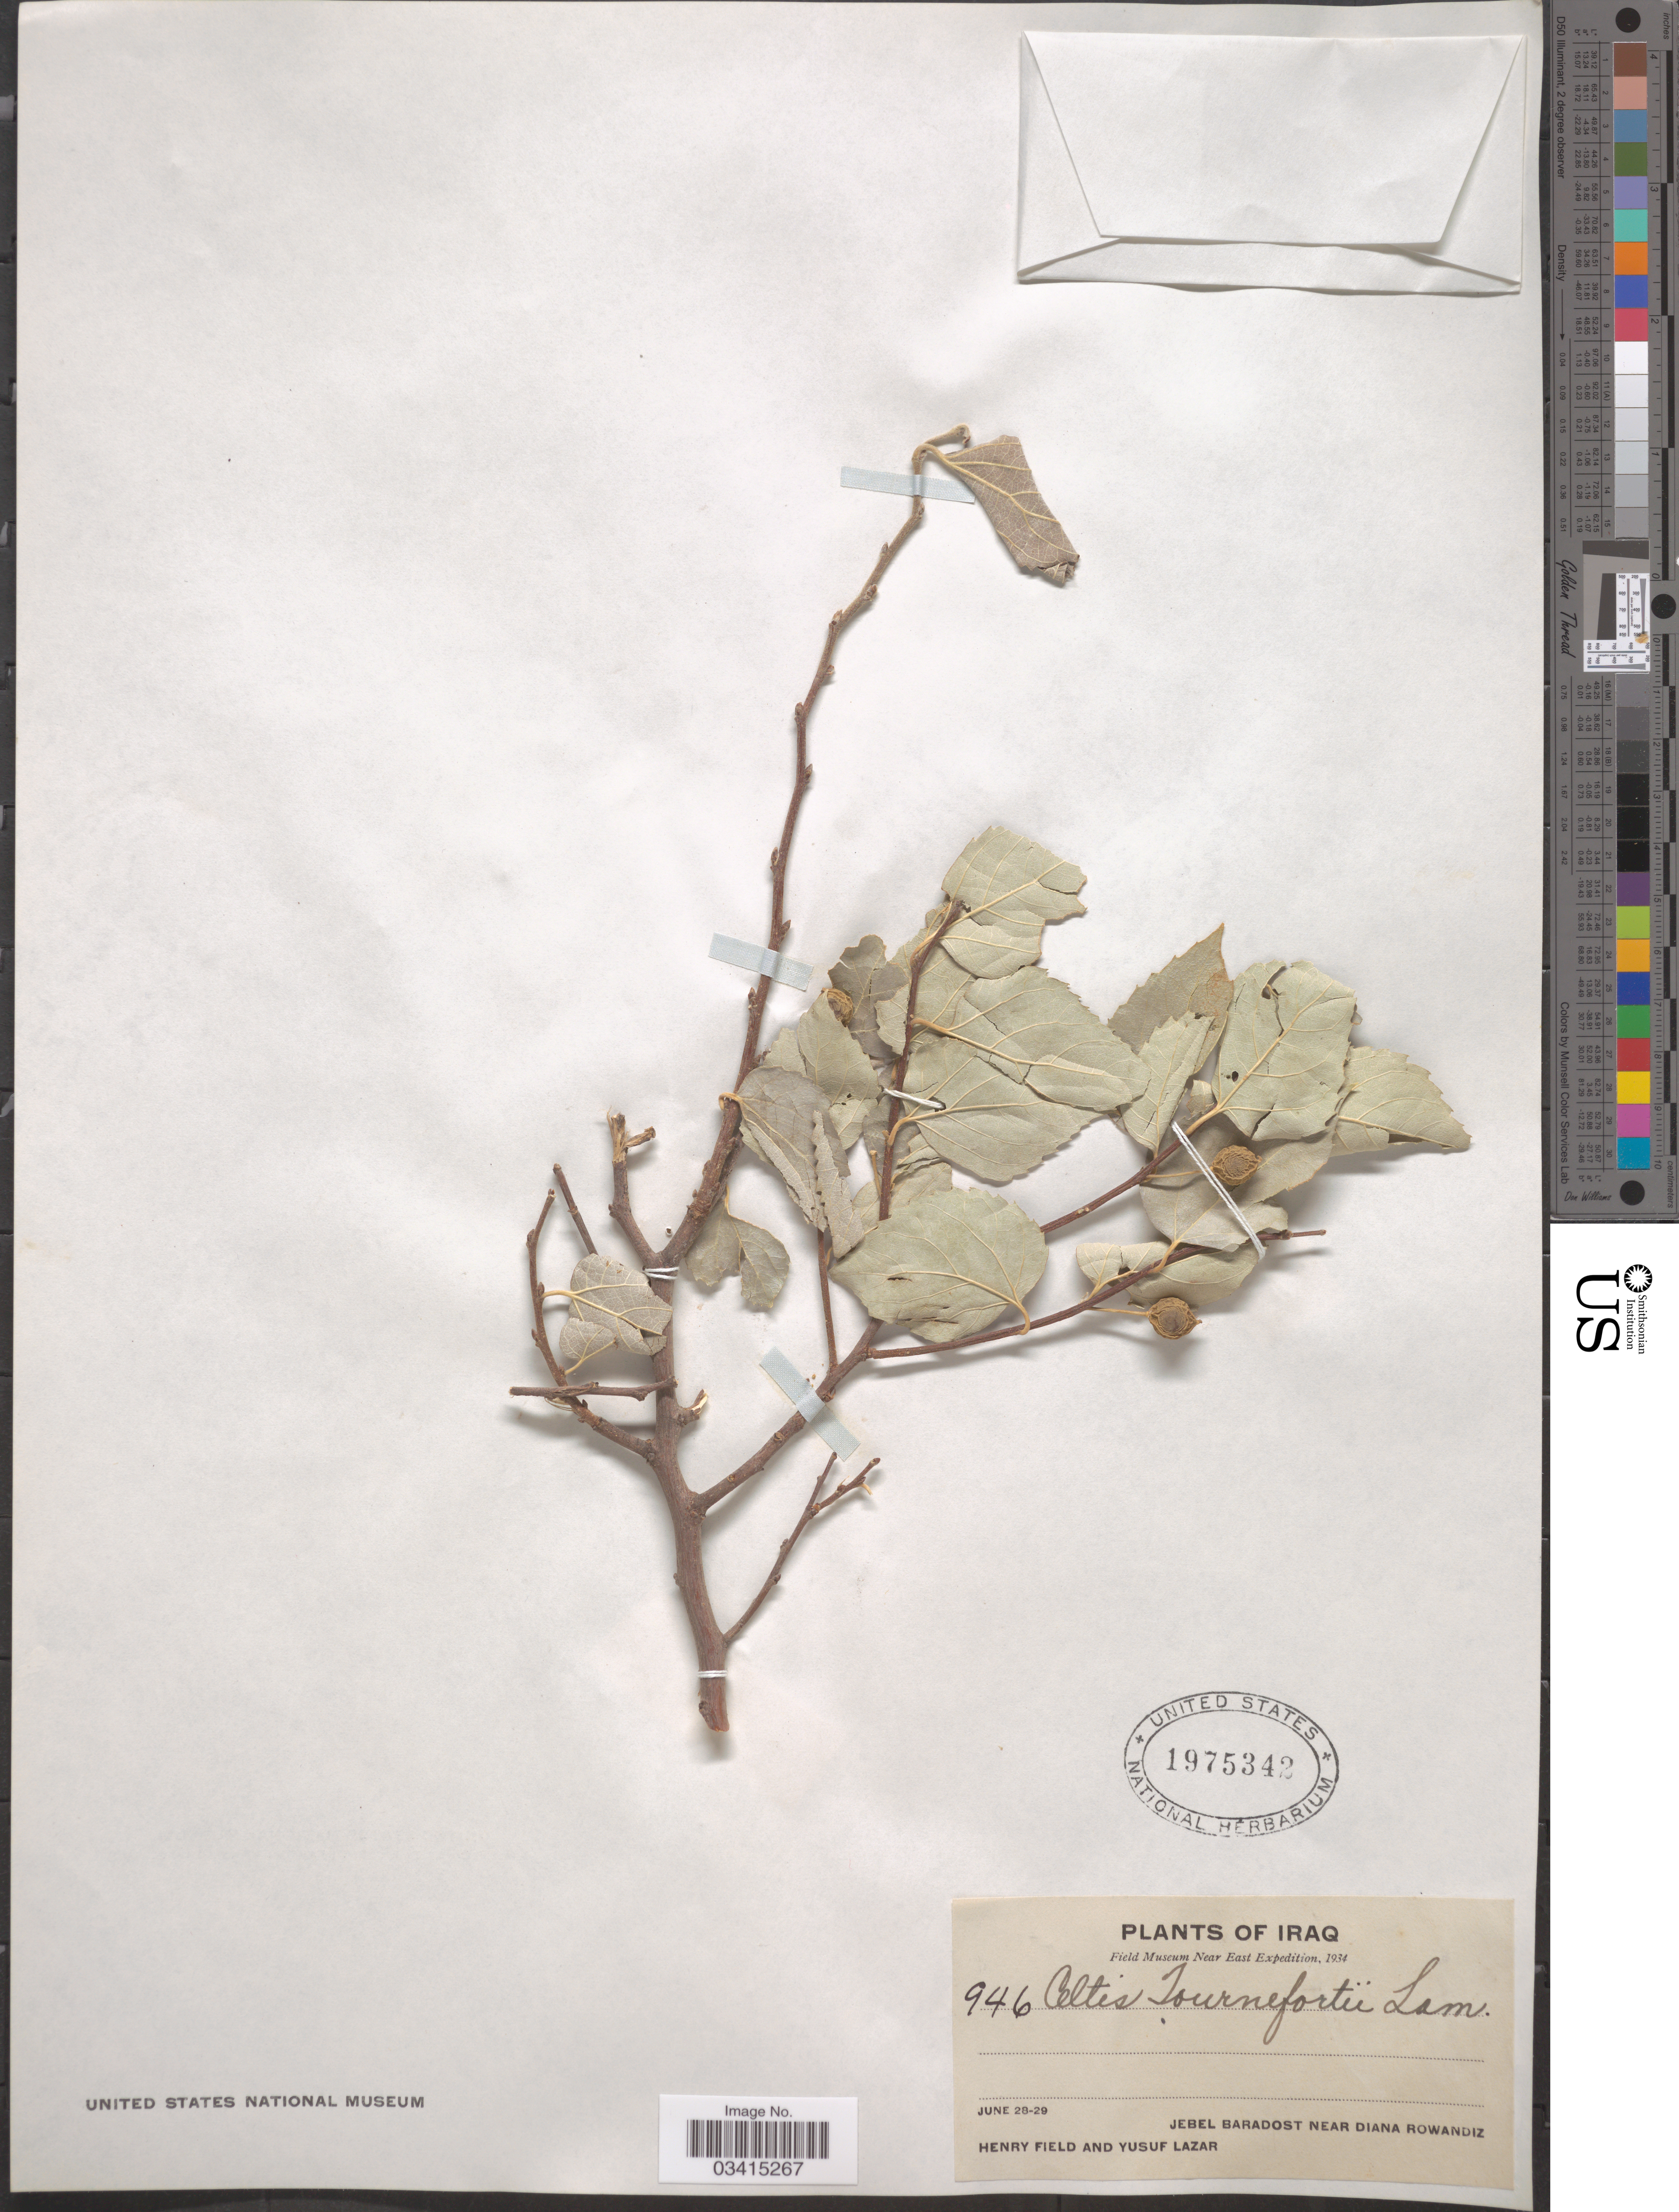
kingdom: Plantae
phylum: Tracheophyta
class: Magnoliopsida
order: Rosales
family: Cannabaceae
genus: Celtis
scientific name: Celtis tournefortii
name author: Lam.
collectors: H. Field & Y. Lazar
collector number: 946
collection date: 1934-06-28/1934-06-29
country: Iraq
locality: Jebel Baradost near Diana Rowandiz.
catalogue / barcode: US 1975342